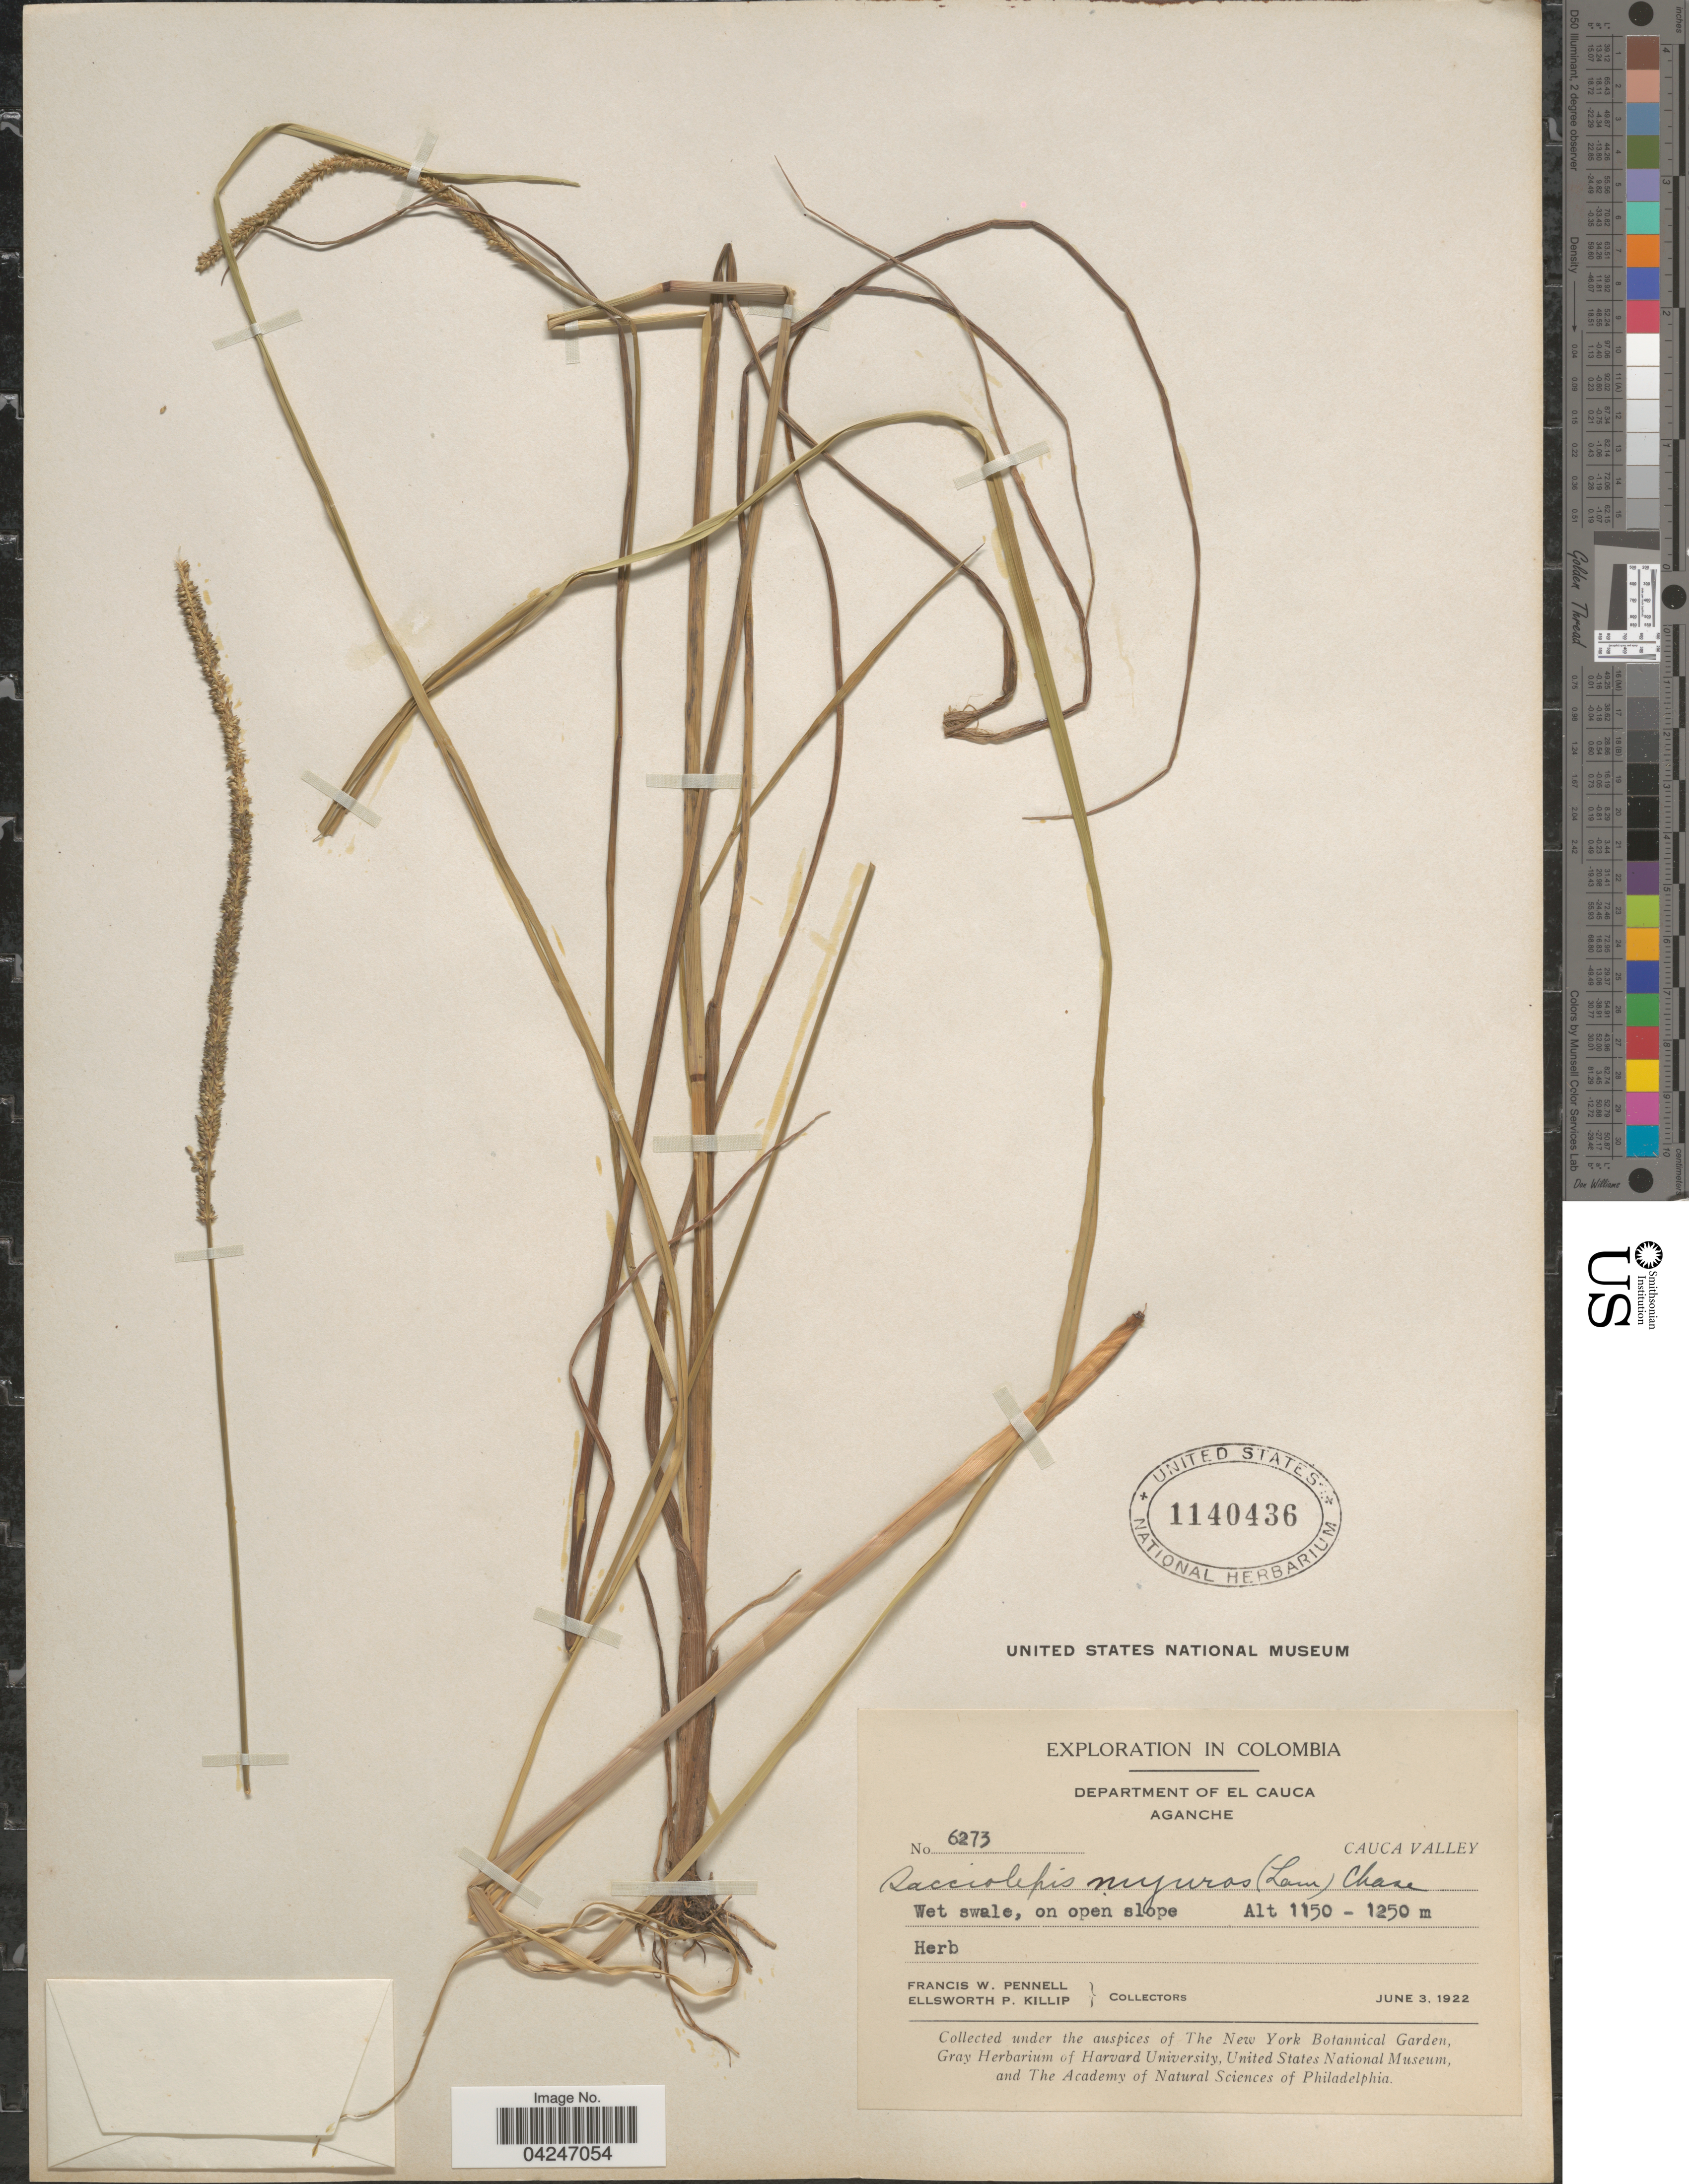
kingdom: Plantae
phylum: Tracheophyta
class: Liliopsida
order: Poales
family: Poaceae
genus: Sacciolepis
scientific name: Sacciolepis myuros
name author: (Lam.) Chase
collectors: F. W. Pennell & E. P. Killip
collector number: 6273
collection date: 1922-06-03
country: Colombia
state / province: Cauca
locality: Exploration in Colombia. Department of El Cauca. Aganche. Cauca Valley. Wet swale, on open slope.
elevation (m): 1150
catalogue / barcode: US 1140436